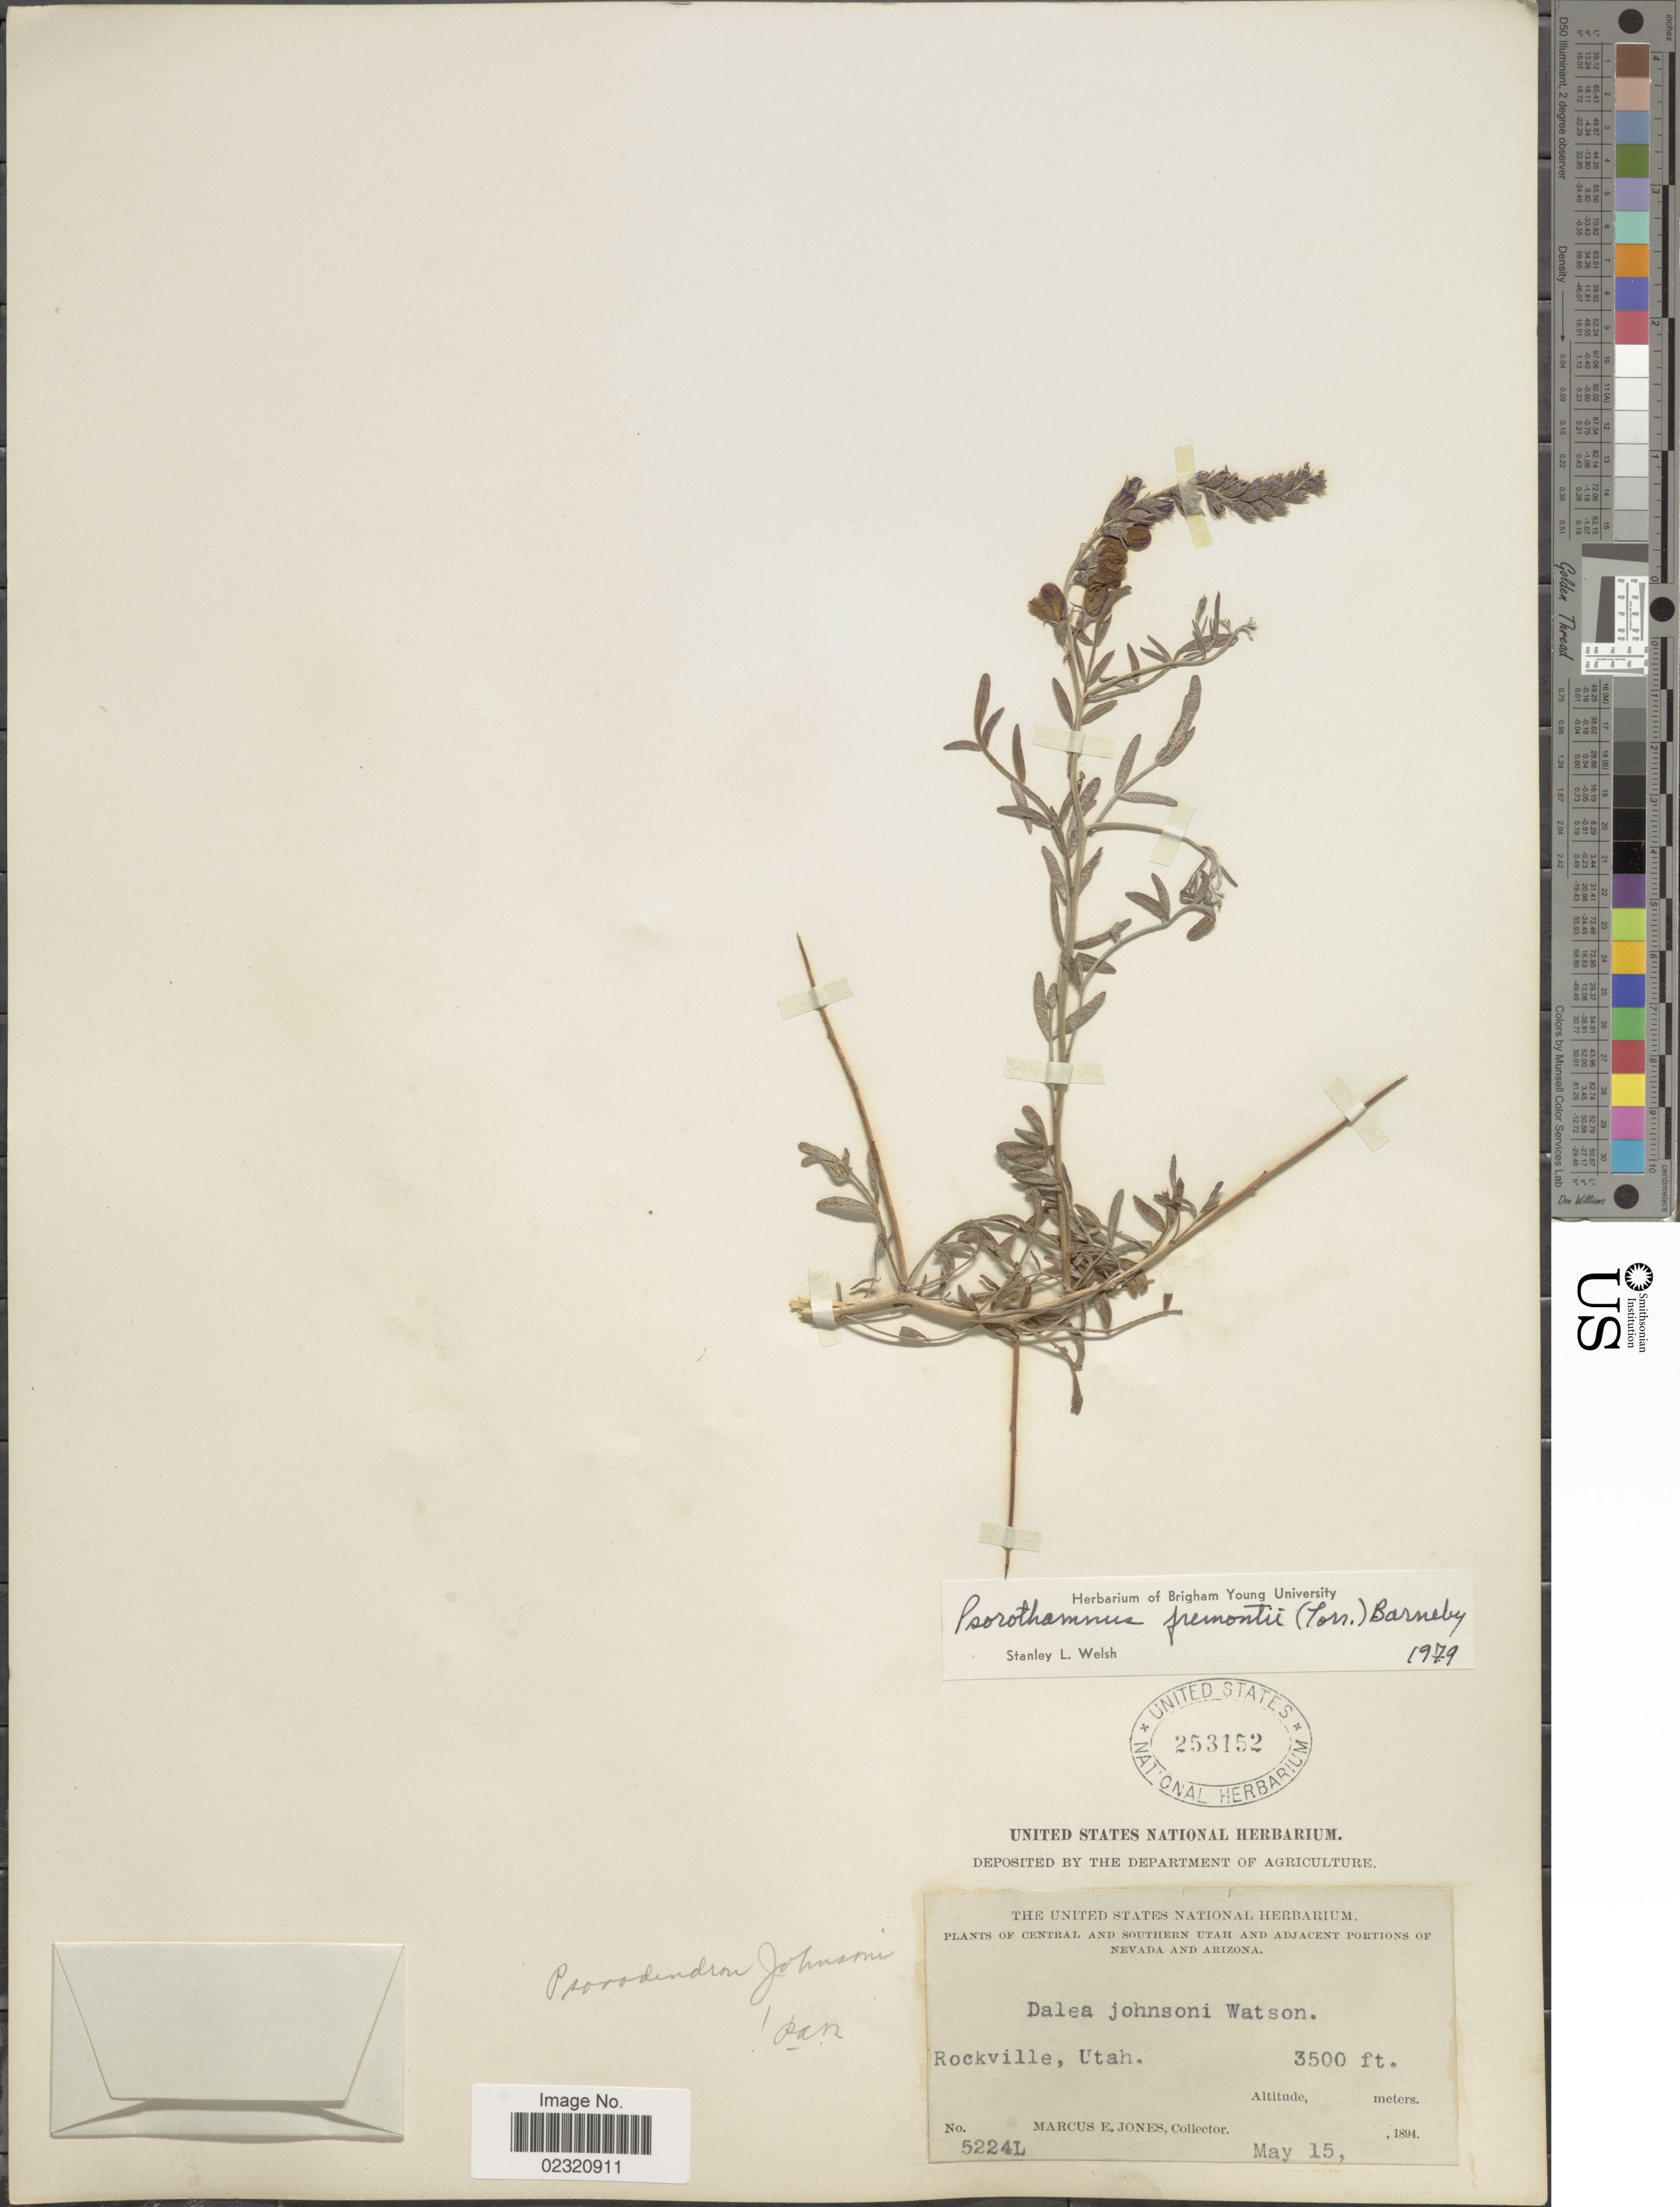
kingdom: Plantae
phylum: Tracheophyta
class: Magnoliopsida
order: Fabales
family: Fabaceae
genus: Psorothamnus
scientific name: Psorothamnus fremontii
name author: (Torr. ex A. Gray) Barneby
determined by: Welsh, Stanley L., (BRY), Brigham Young University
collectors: M. E. Jones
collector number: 5224L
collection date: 1894-05-15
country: United States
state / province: Utah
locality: Central and Southern Utah and Adjacent Portions of Nevada and Arizona, Rockville Utah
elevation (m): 1067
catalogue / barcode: US 253152